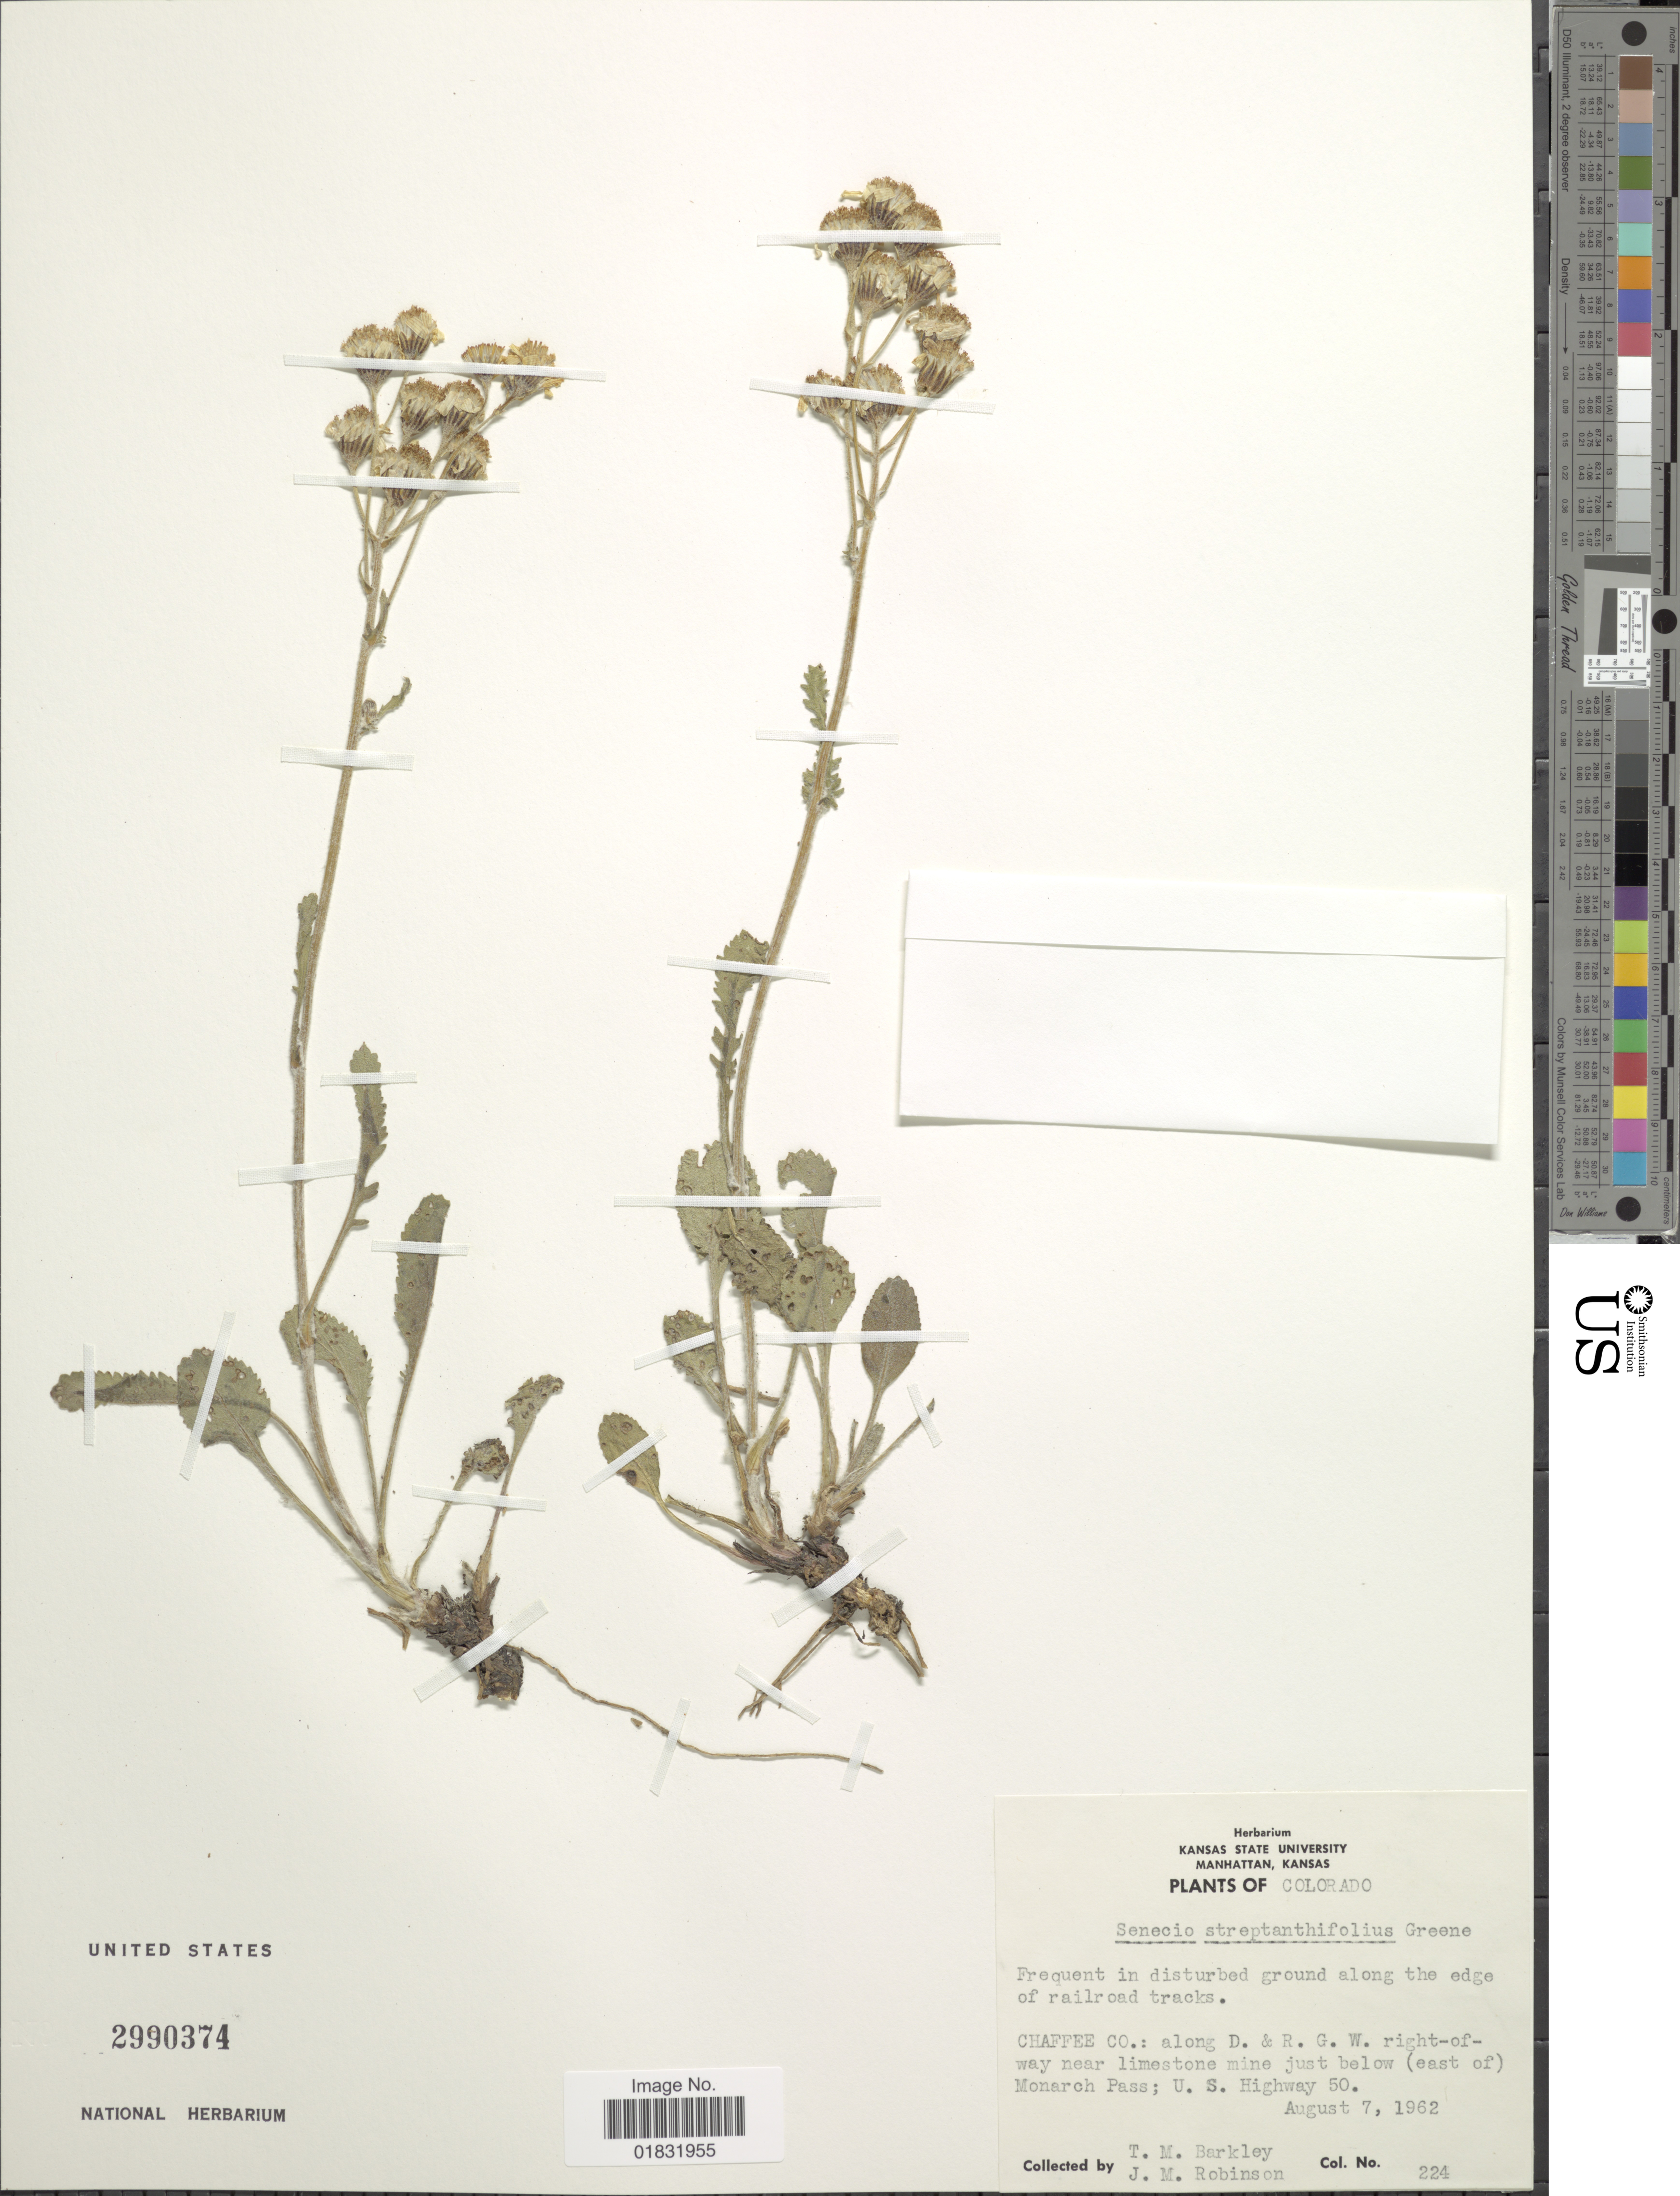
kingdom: Plantae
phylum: Tracheophyta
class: Magnoliopsida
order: Asterales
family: Asteraceae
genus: Packera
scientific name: Packera streptanthifolia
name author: (Greene) W.A. Weber & Á. Löve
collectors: T. M. Barkley & J. Robinson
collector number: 224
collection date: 1962-08-07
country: United States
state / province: Colorado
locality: Frequent in disturbed ground along the edge of railroad tracks, Chaffee Co: along D. & R.G.W. right-of-way near limestone mine just below (east of) Monarch Pass; U.S. Highway 50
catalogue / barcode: US 2990374